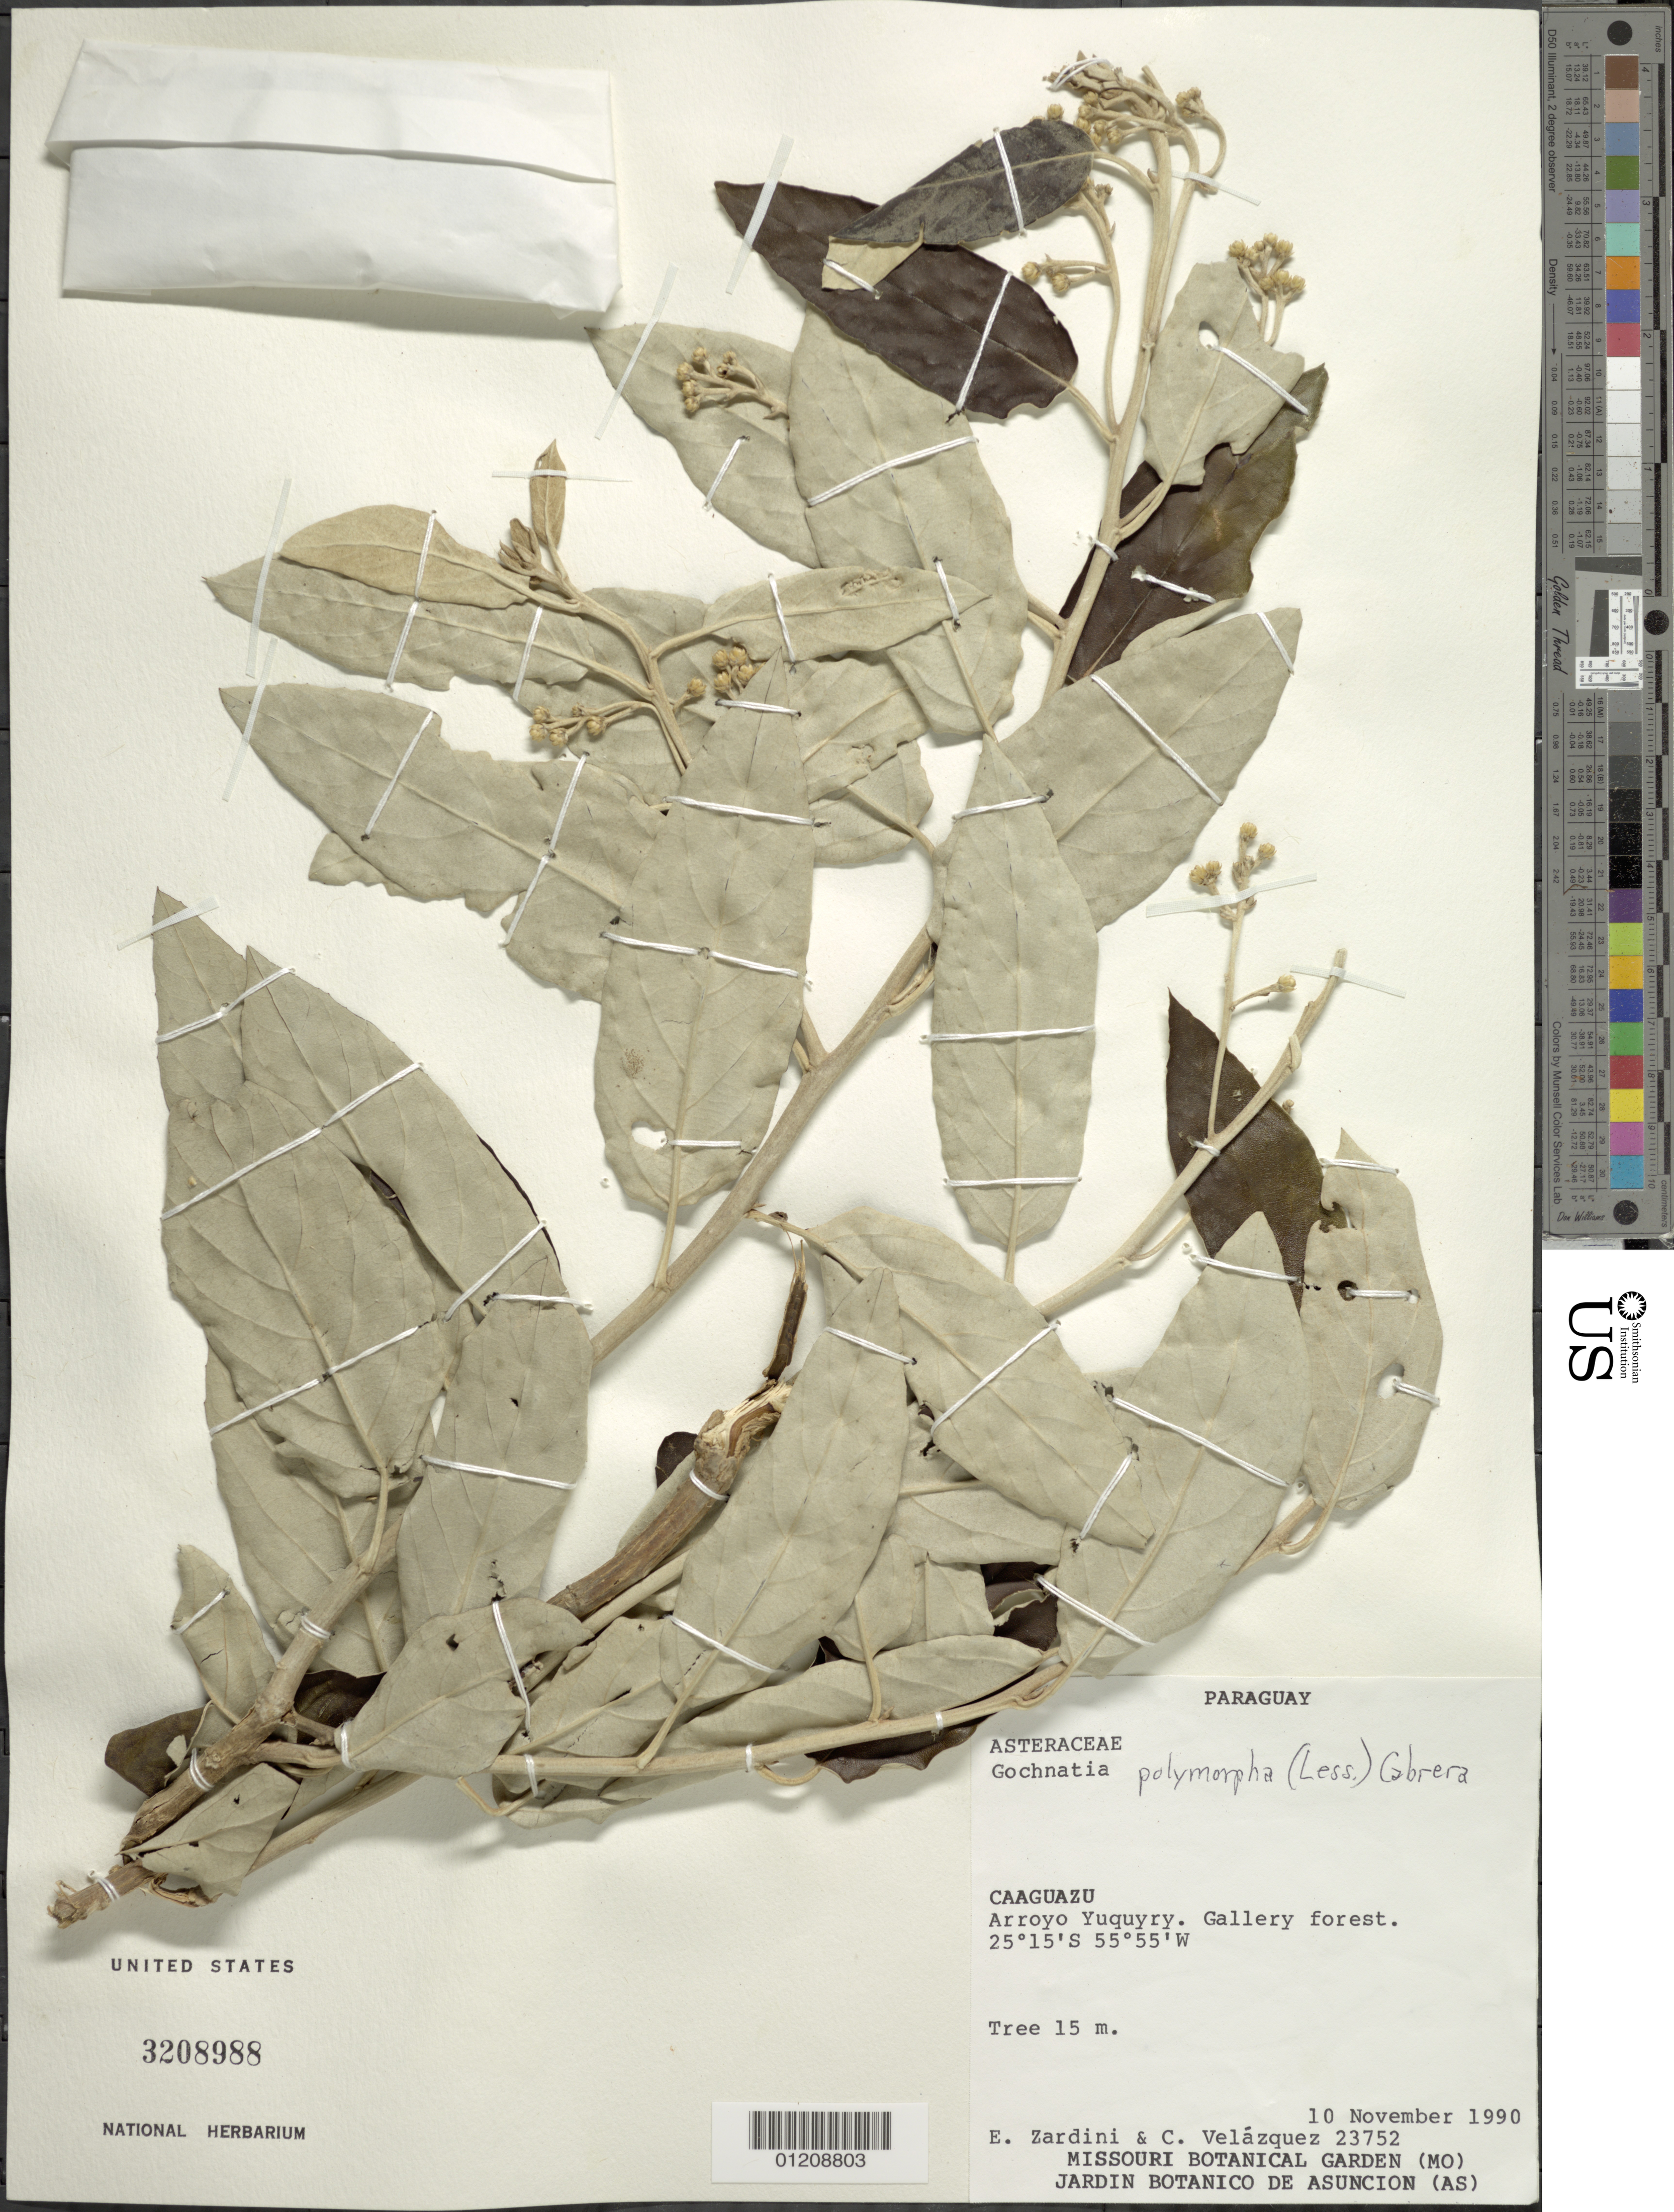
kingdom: Plantae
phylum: Tracheophyta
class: Magnoliopsida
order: Asterales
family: Asteraceae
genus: Moquiniastrum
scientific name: Moquiniastrum polymorphum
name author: (Less.) G. Sancho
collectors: E. M. Zardini & C. Velázquez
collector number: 23752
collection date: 1990-11-10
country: Paraguay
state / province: Caaguazu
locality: Arroyo Yuguyry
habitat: Gallery forest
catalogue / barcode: US 3208988